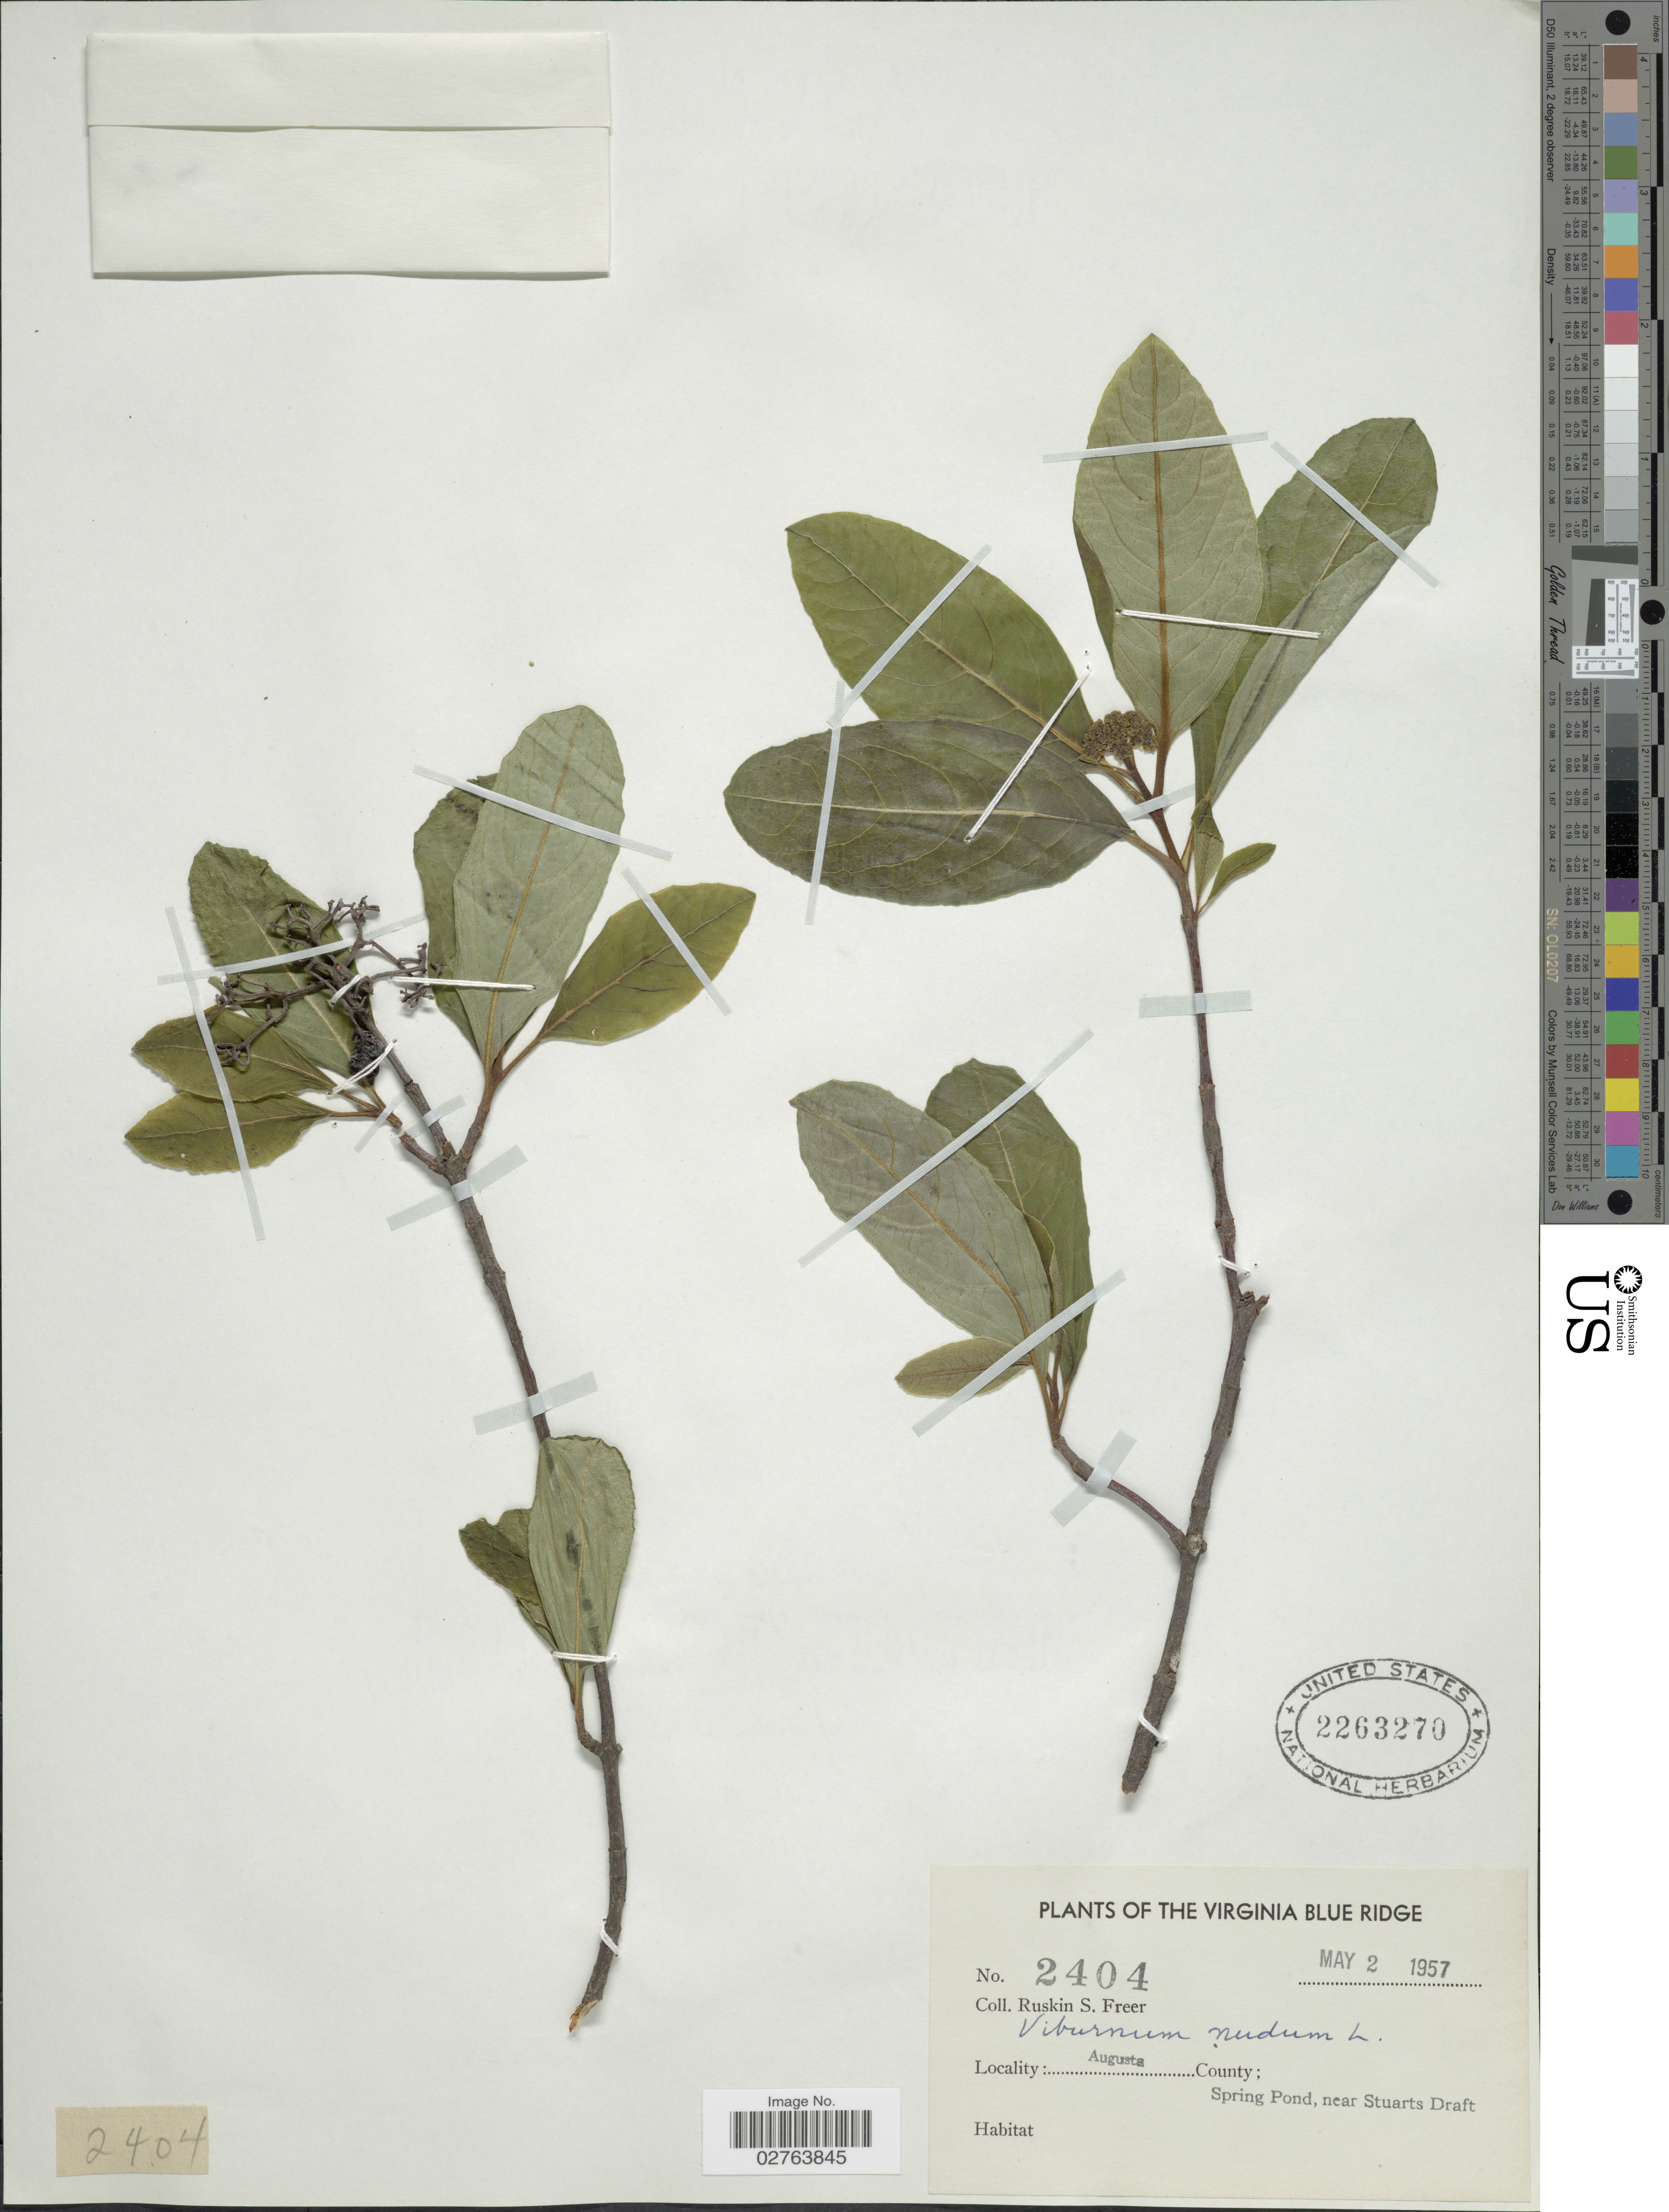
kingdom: Plantae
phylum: Tracheophyta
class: Magnoliopsida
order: Dipsacales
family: Viburnaceae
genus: Viburnum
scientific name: Viburnum nudum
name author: L.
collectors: R. Freer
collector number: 2404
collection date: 1957-05-02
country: United States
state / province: Virginia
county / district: Augusta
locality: The Virginia Blue Ridge. Augusta County; Spring Pond, near Stuarts Draft.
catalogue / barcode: US 2263270